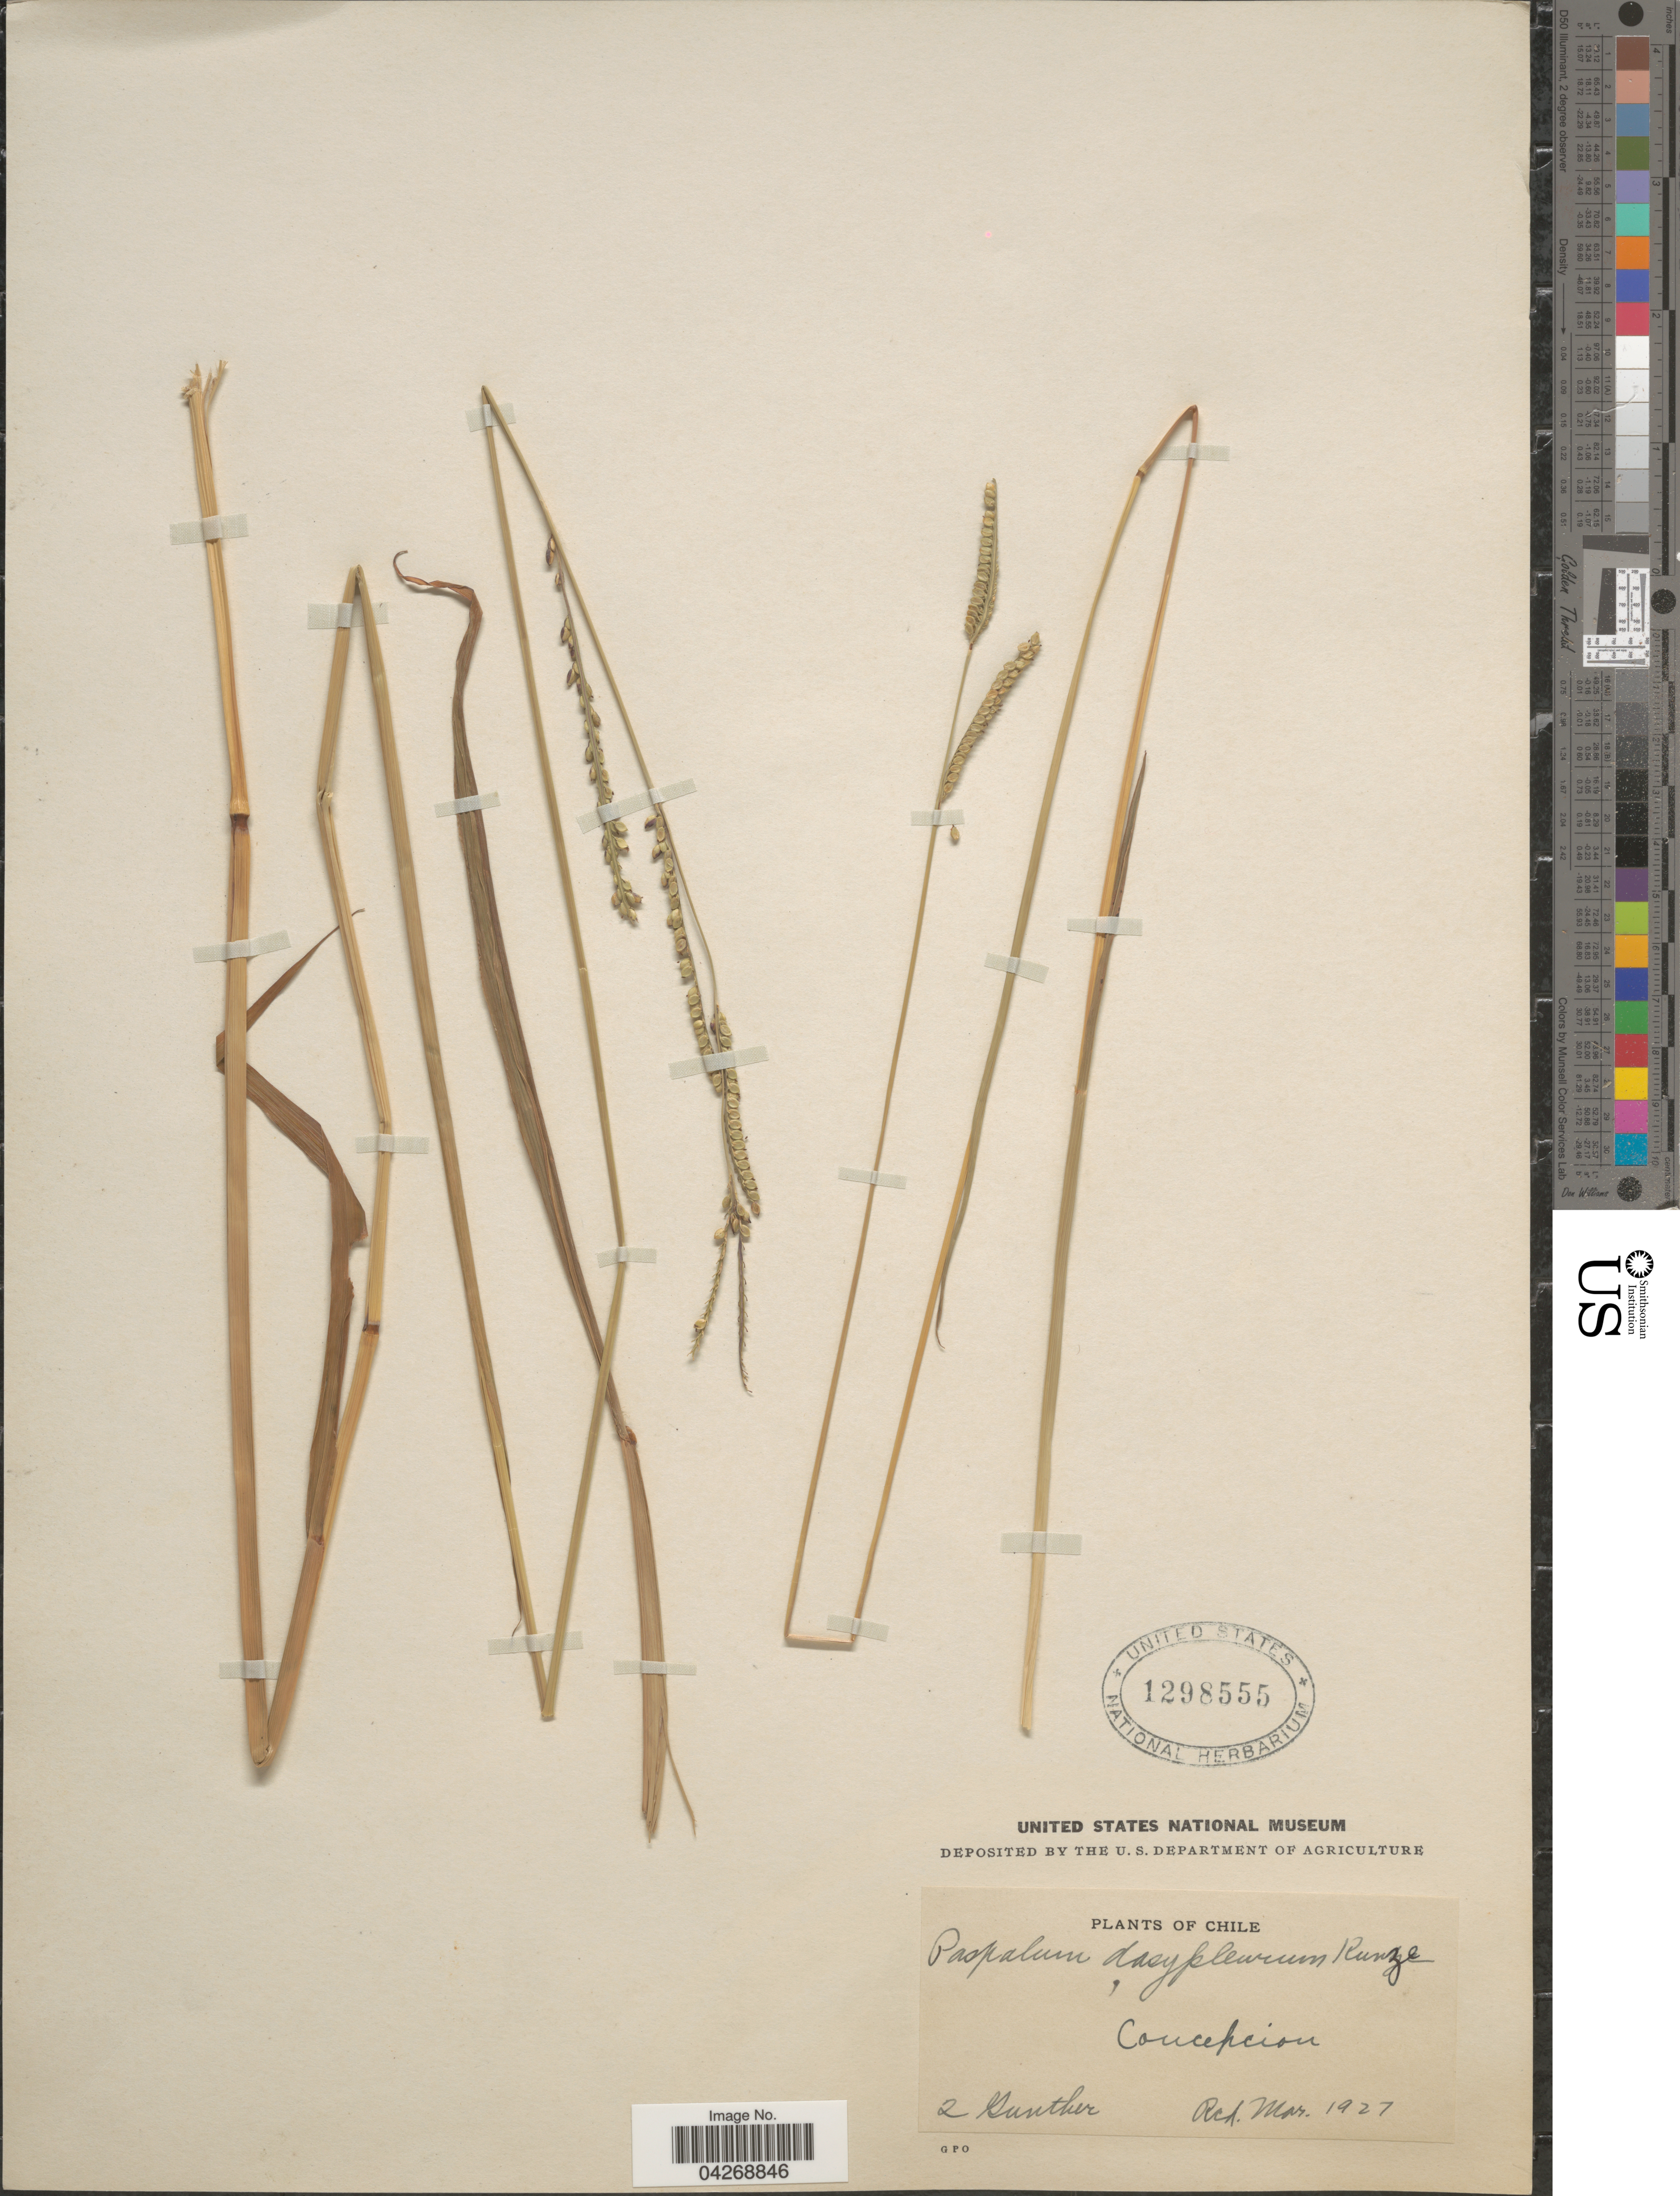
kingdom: Plantae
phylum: Tracheophyta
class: Liliopsida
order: Poales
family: Poaceae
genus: Paspalum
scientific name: Paspalum dasypleurum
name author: Kunze ex Desv. in Gay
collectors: -. Gunther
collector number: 2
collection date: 1927-03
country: Paraguay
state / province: Concepcion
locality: Concepcion.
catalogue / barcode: US 1298555